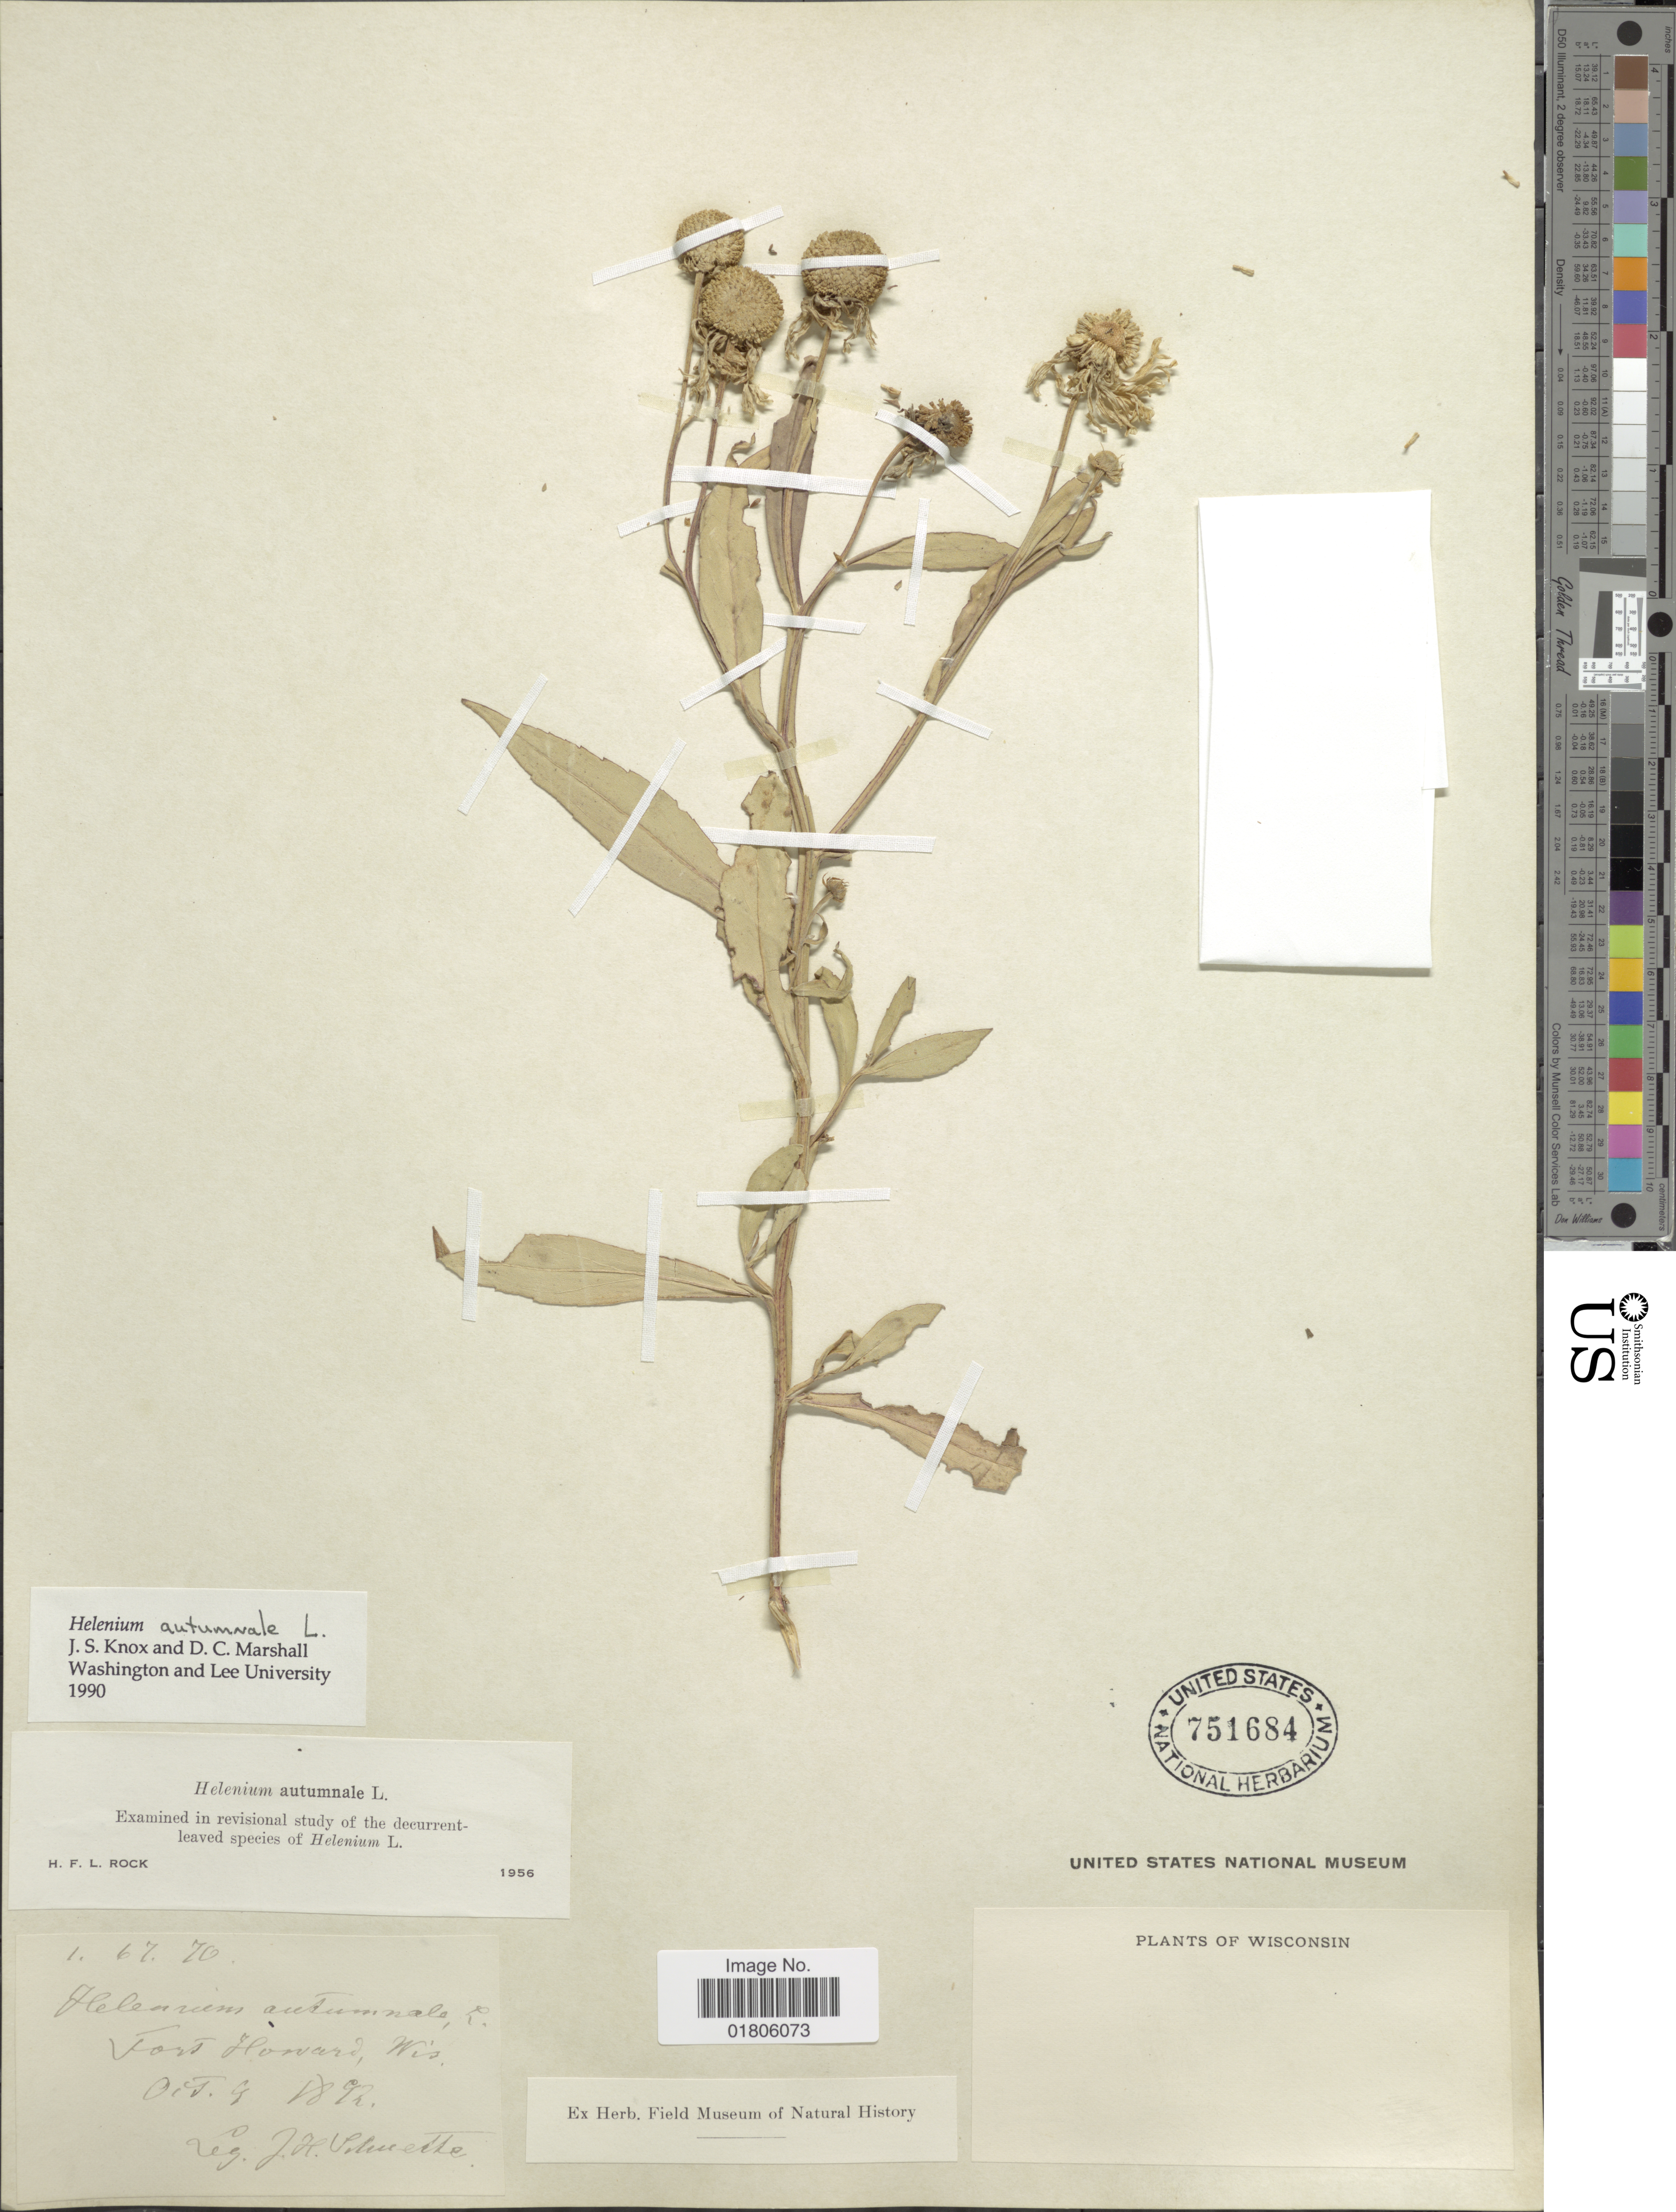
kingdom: Plantae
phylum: Tracheophyta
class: Magnoliopsida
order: Asterales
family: Asteraceae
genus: Helenium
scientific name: Helenium autumnale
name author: L.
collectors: J. H. Schuette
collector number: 1.67.70*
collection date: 1892-10-09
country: United States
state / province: Wisconsin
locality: Fort Howard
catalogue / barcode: US 751684